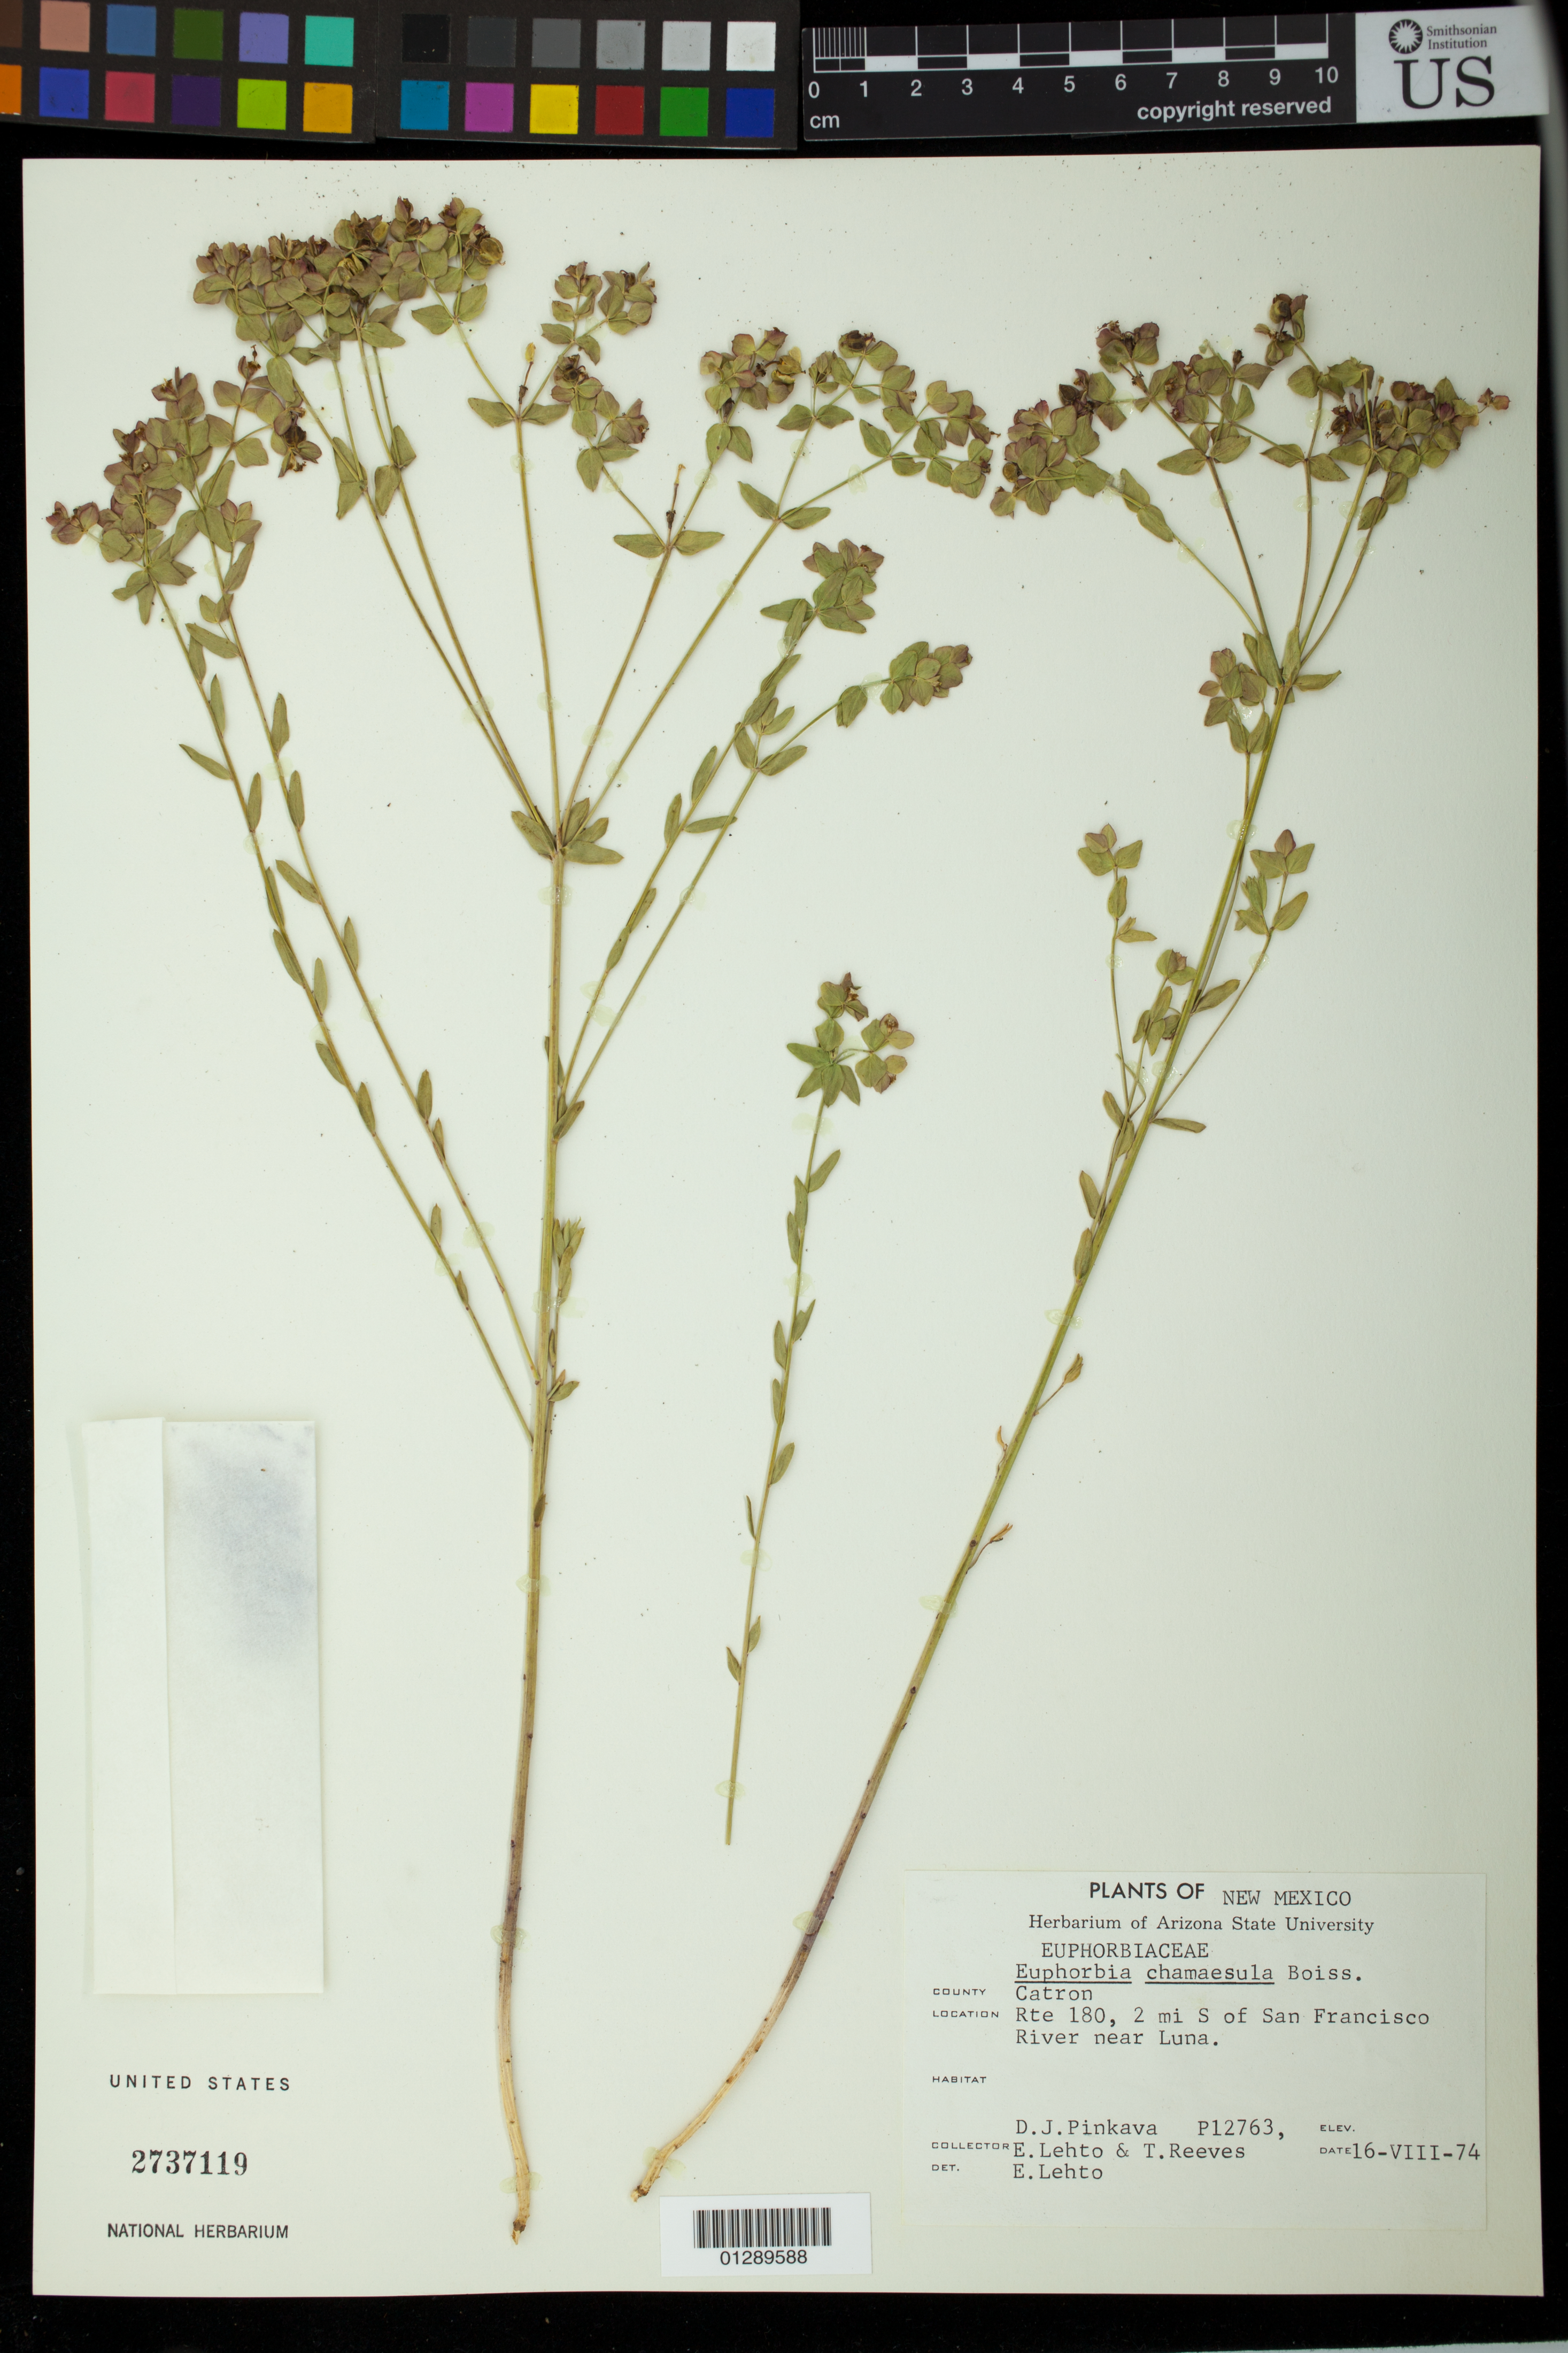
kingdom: Plantae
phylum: Tracheophyta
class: Magnoliopsida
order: Malpighiales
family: Euphorbiaceae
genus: Euphorbia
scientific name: Euphorbia chamaecaula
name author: Weath.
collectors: D. Pinkava, E. Lehto & T. Reeves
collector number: P12763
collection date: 1974-08-16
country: United States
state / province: New Mexico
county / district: Catron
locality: Rte 180, 2 mi S of San Francisco River near Luna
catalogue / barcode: US 2737119